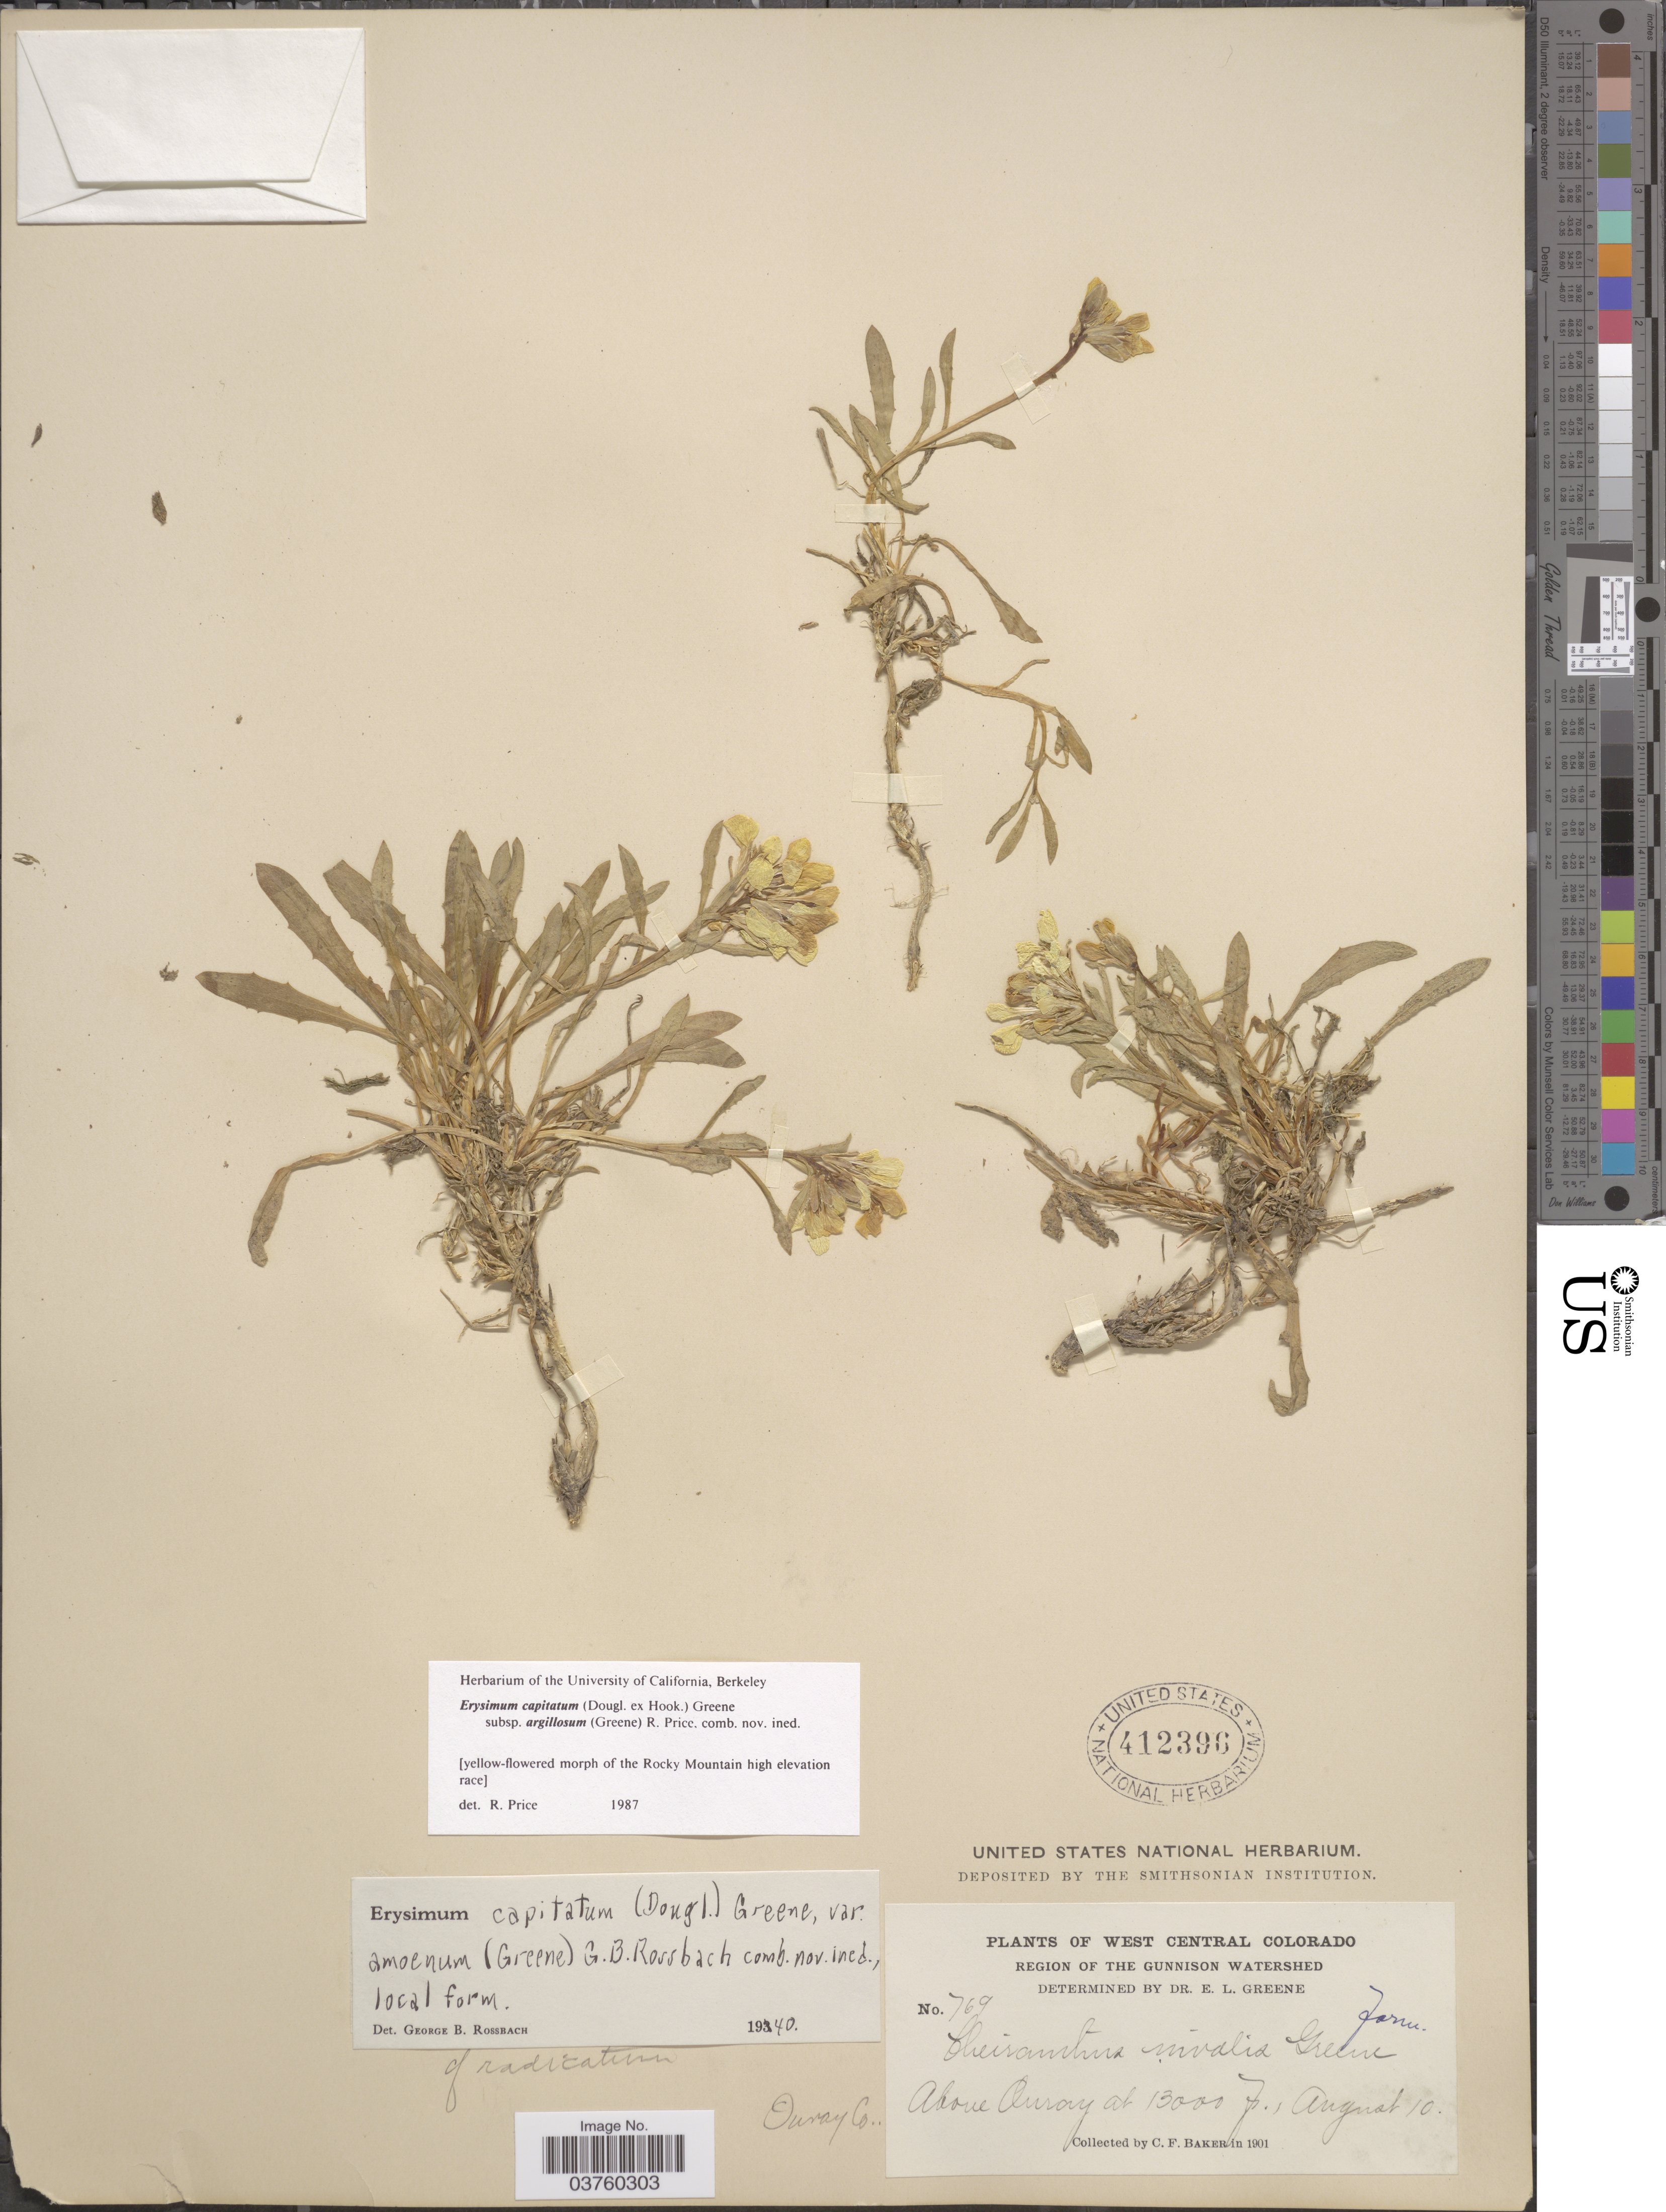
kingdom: Plantae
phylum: Tracheophyta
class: Magnoliopsida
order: Brassicales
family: Brassicaceae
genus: Erysimum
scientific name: Erysimum capitatum var. argillosum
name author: (Greene) R.J. Davis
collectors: C. F. Baker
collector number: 769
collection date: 1901-08-10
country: United States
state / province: Colorado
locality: West Central Colorado. Region of the Gunnison Watershed. Above Ouray. Ouray Co.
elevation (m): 3962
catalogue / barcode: US 412396